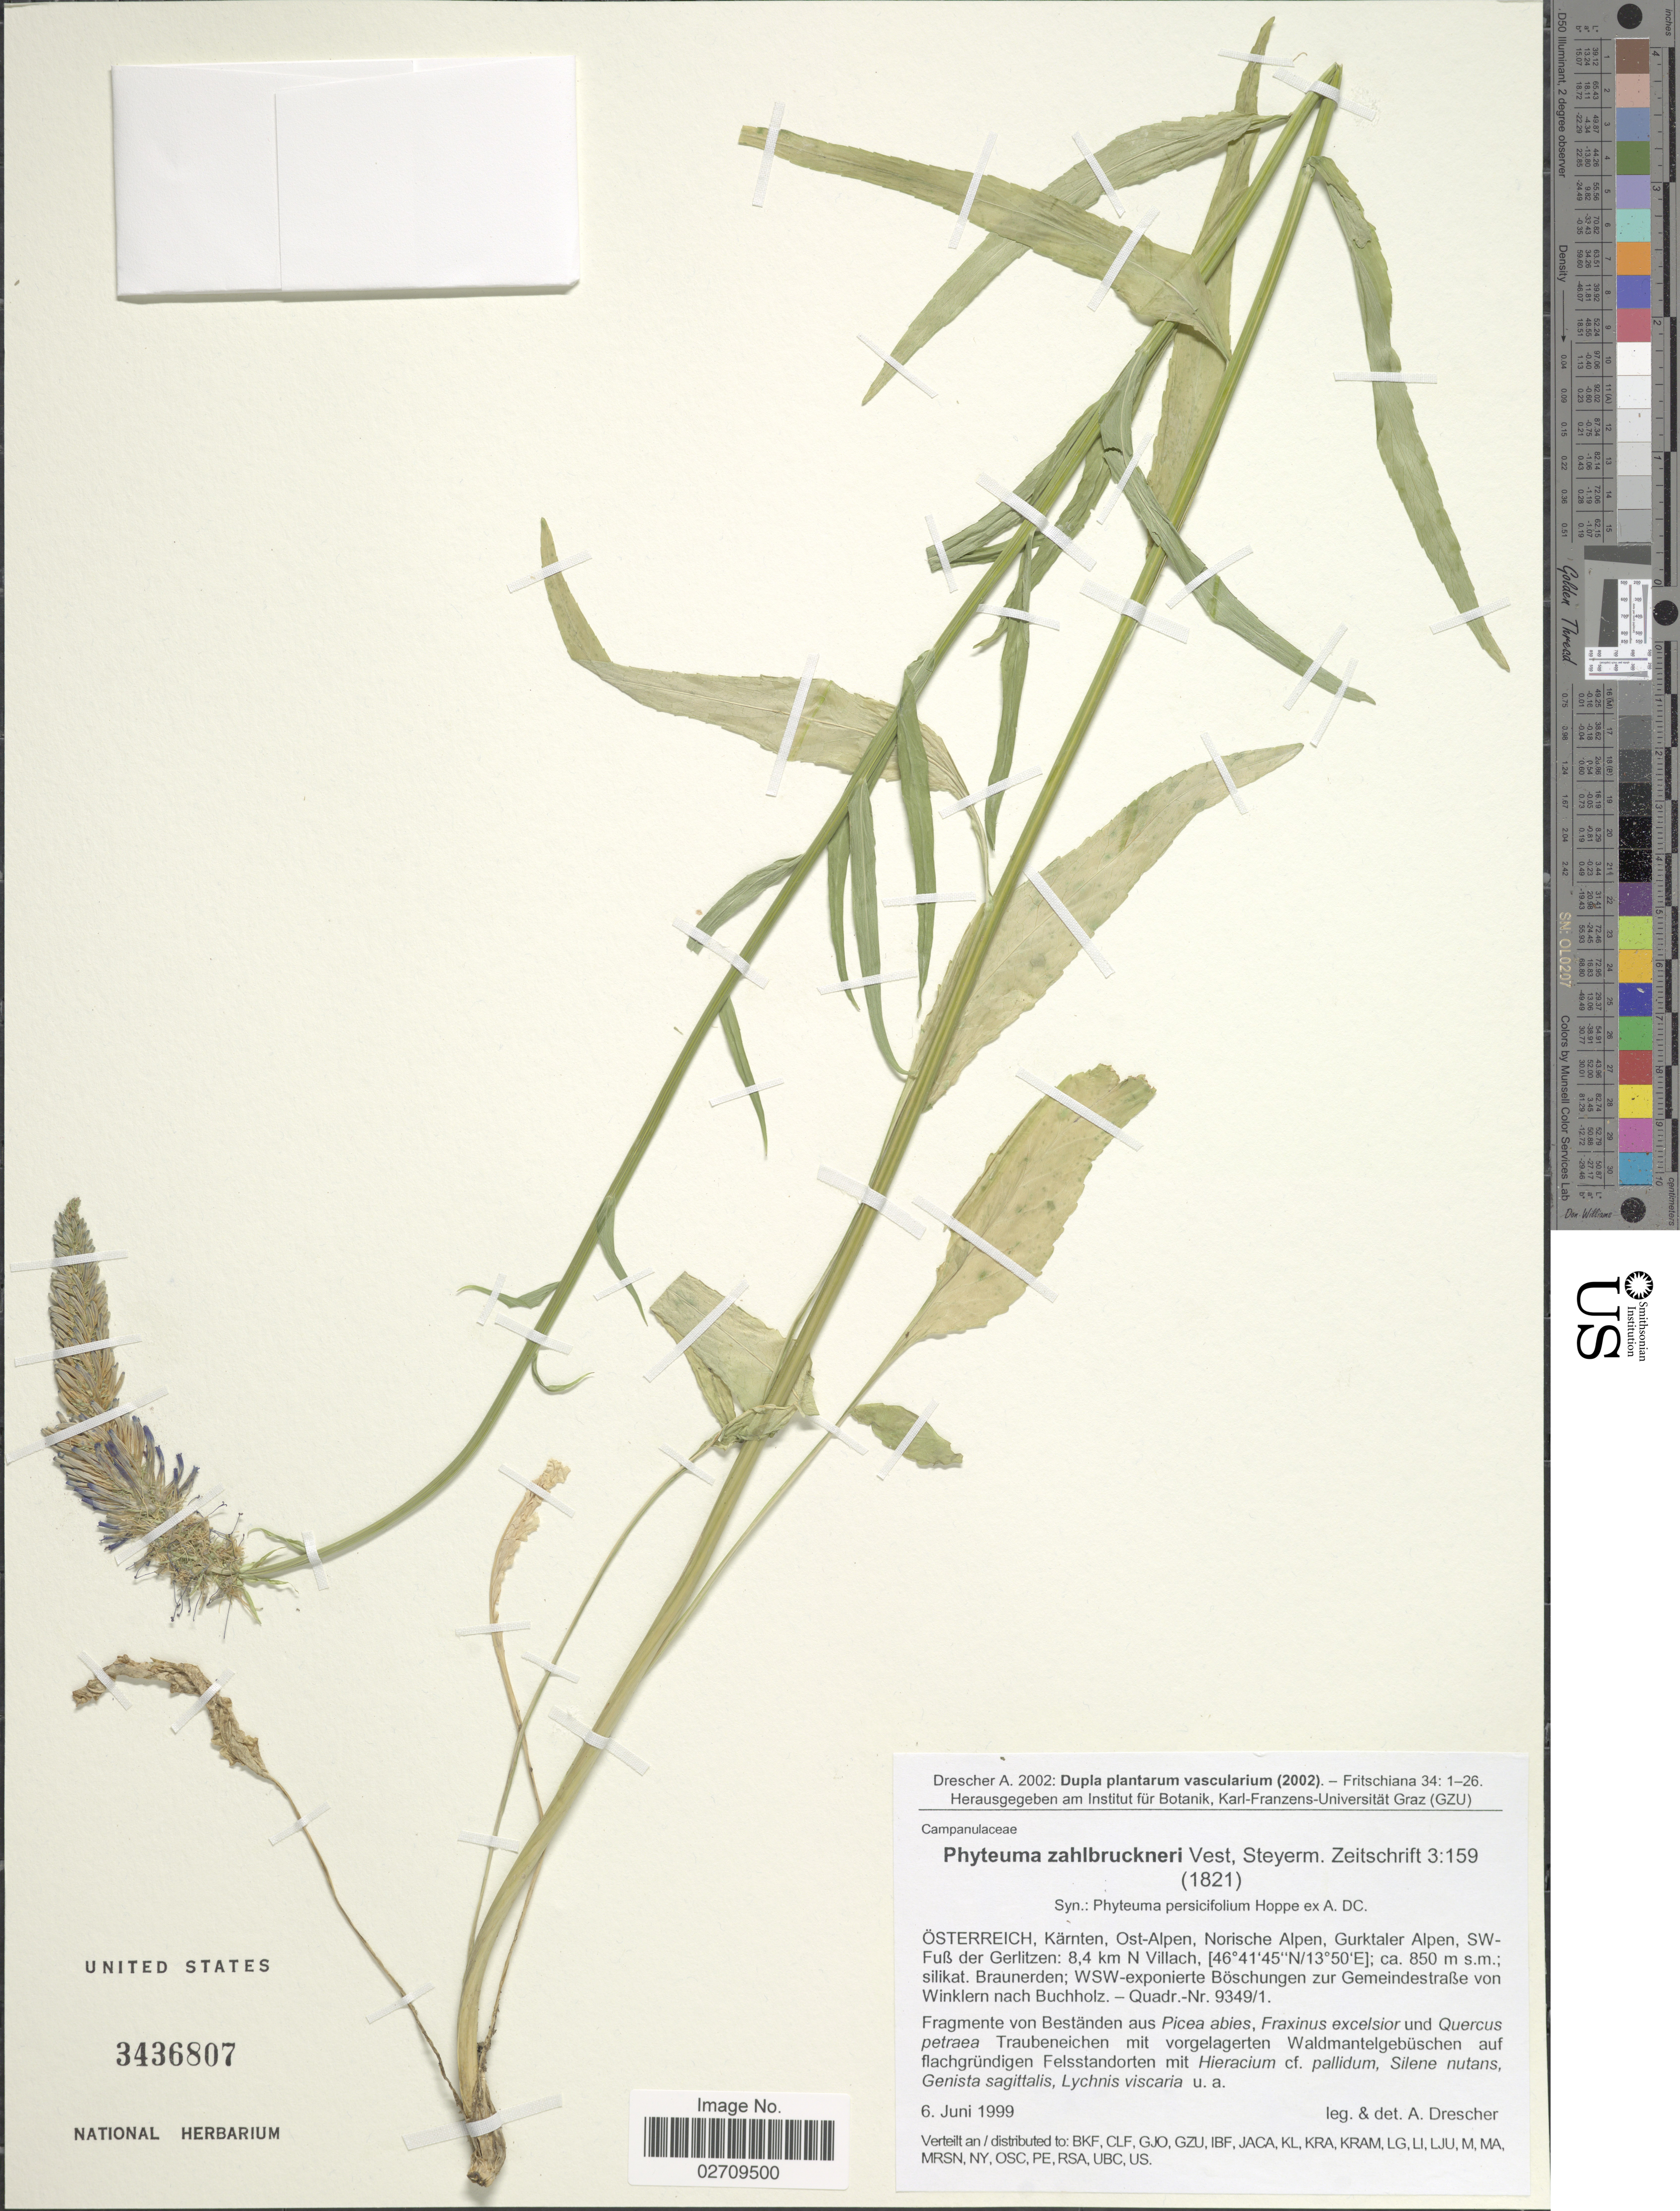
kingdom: Plantae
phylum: Tracheophyta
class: Magnoliopsida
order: Asterales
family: Campanulaceae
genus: Phyteuma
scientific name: Phyteuma zahlbruckneri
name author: Vest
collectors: A. Drescher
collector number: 9349/1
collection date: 1999-06-06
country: Austria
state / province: Karnten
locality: Osterreich, Karnten, Ost-Alpen, Norische Alpen, Gurktaler Alpen, SW Fub der Gerlitzen: 8.4 km N Villach; silikat. Braunderen; WSW exponierte Boschungen zur Gemeindestrabe von Winklern nach Buccholz -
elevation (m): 850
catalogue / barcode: US 3436807